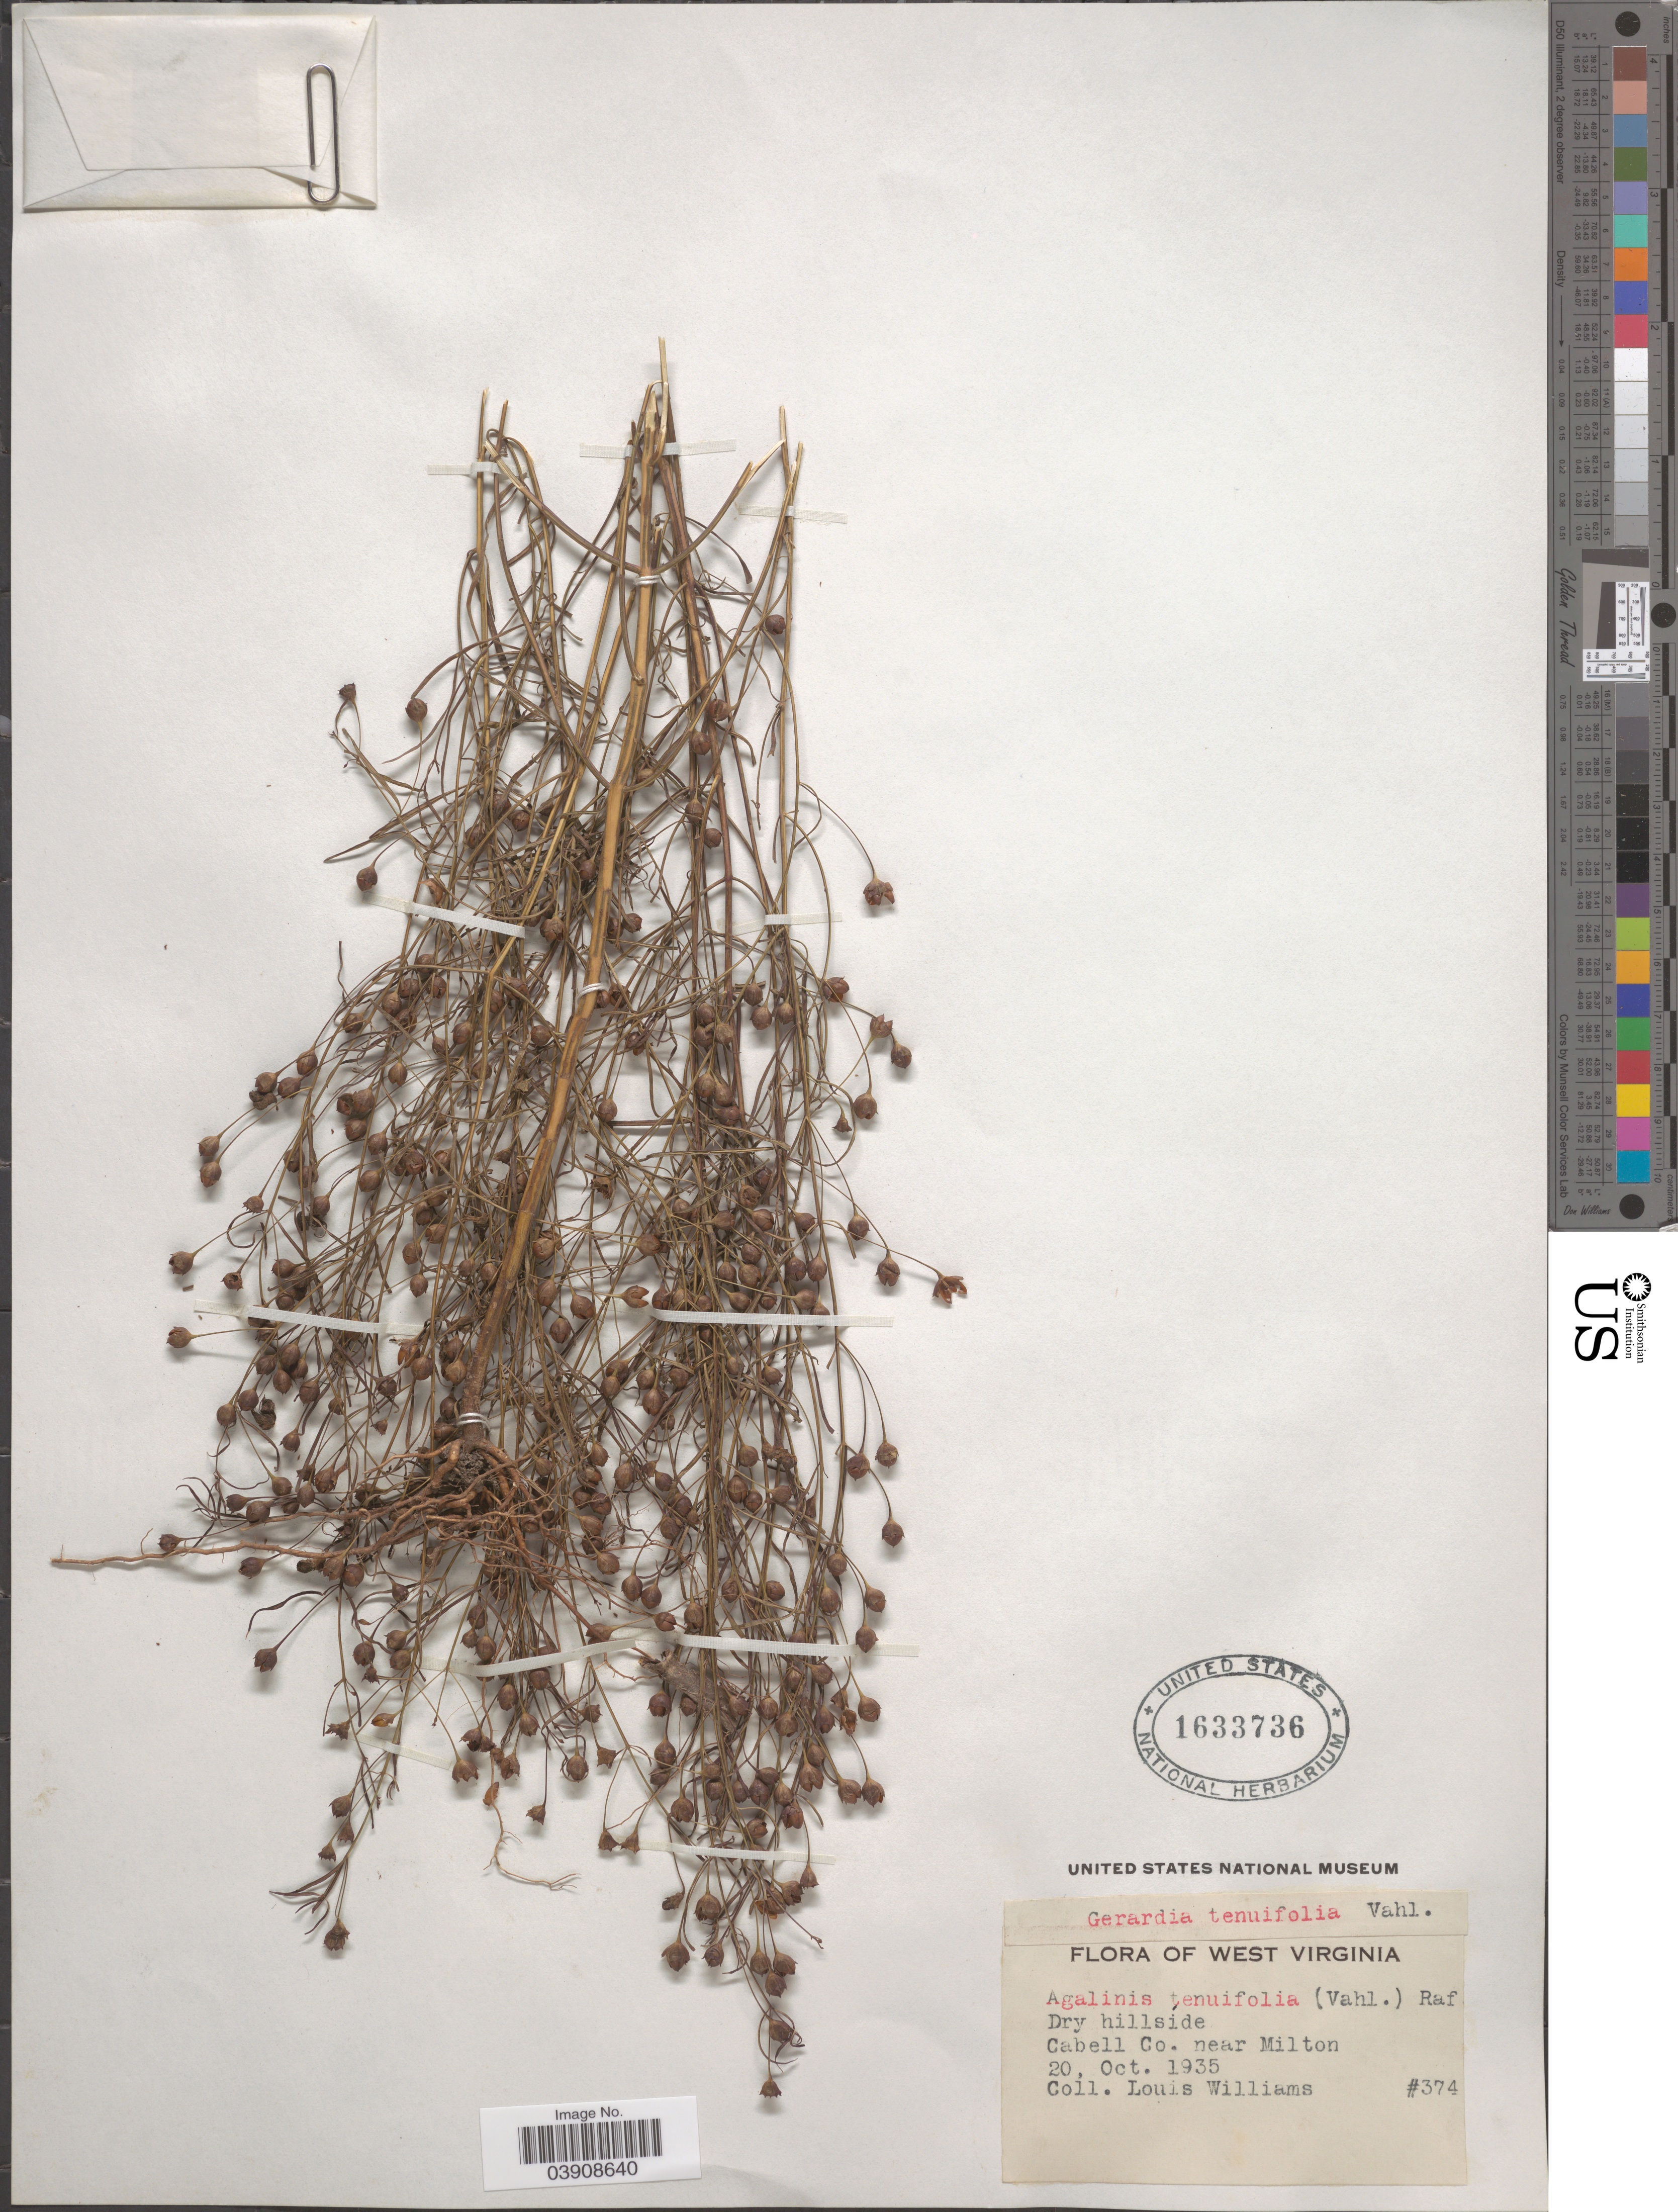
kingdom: Plantae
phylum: Tracheophyta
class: Magnoliopsida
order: Lamiales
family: Orobanchaceae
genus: Agalinis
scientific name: Agalinis tenuifolia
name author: (Vahl) Raf.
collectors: L. G. Williams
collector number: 374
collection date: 1935-10-20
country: United States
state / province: West Virginia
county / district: Cabell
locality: Dry hillside. Cabell Co. near Milton.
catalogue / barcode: US 1633736